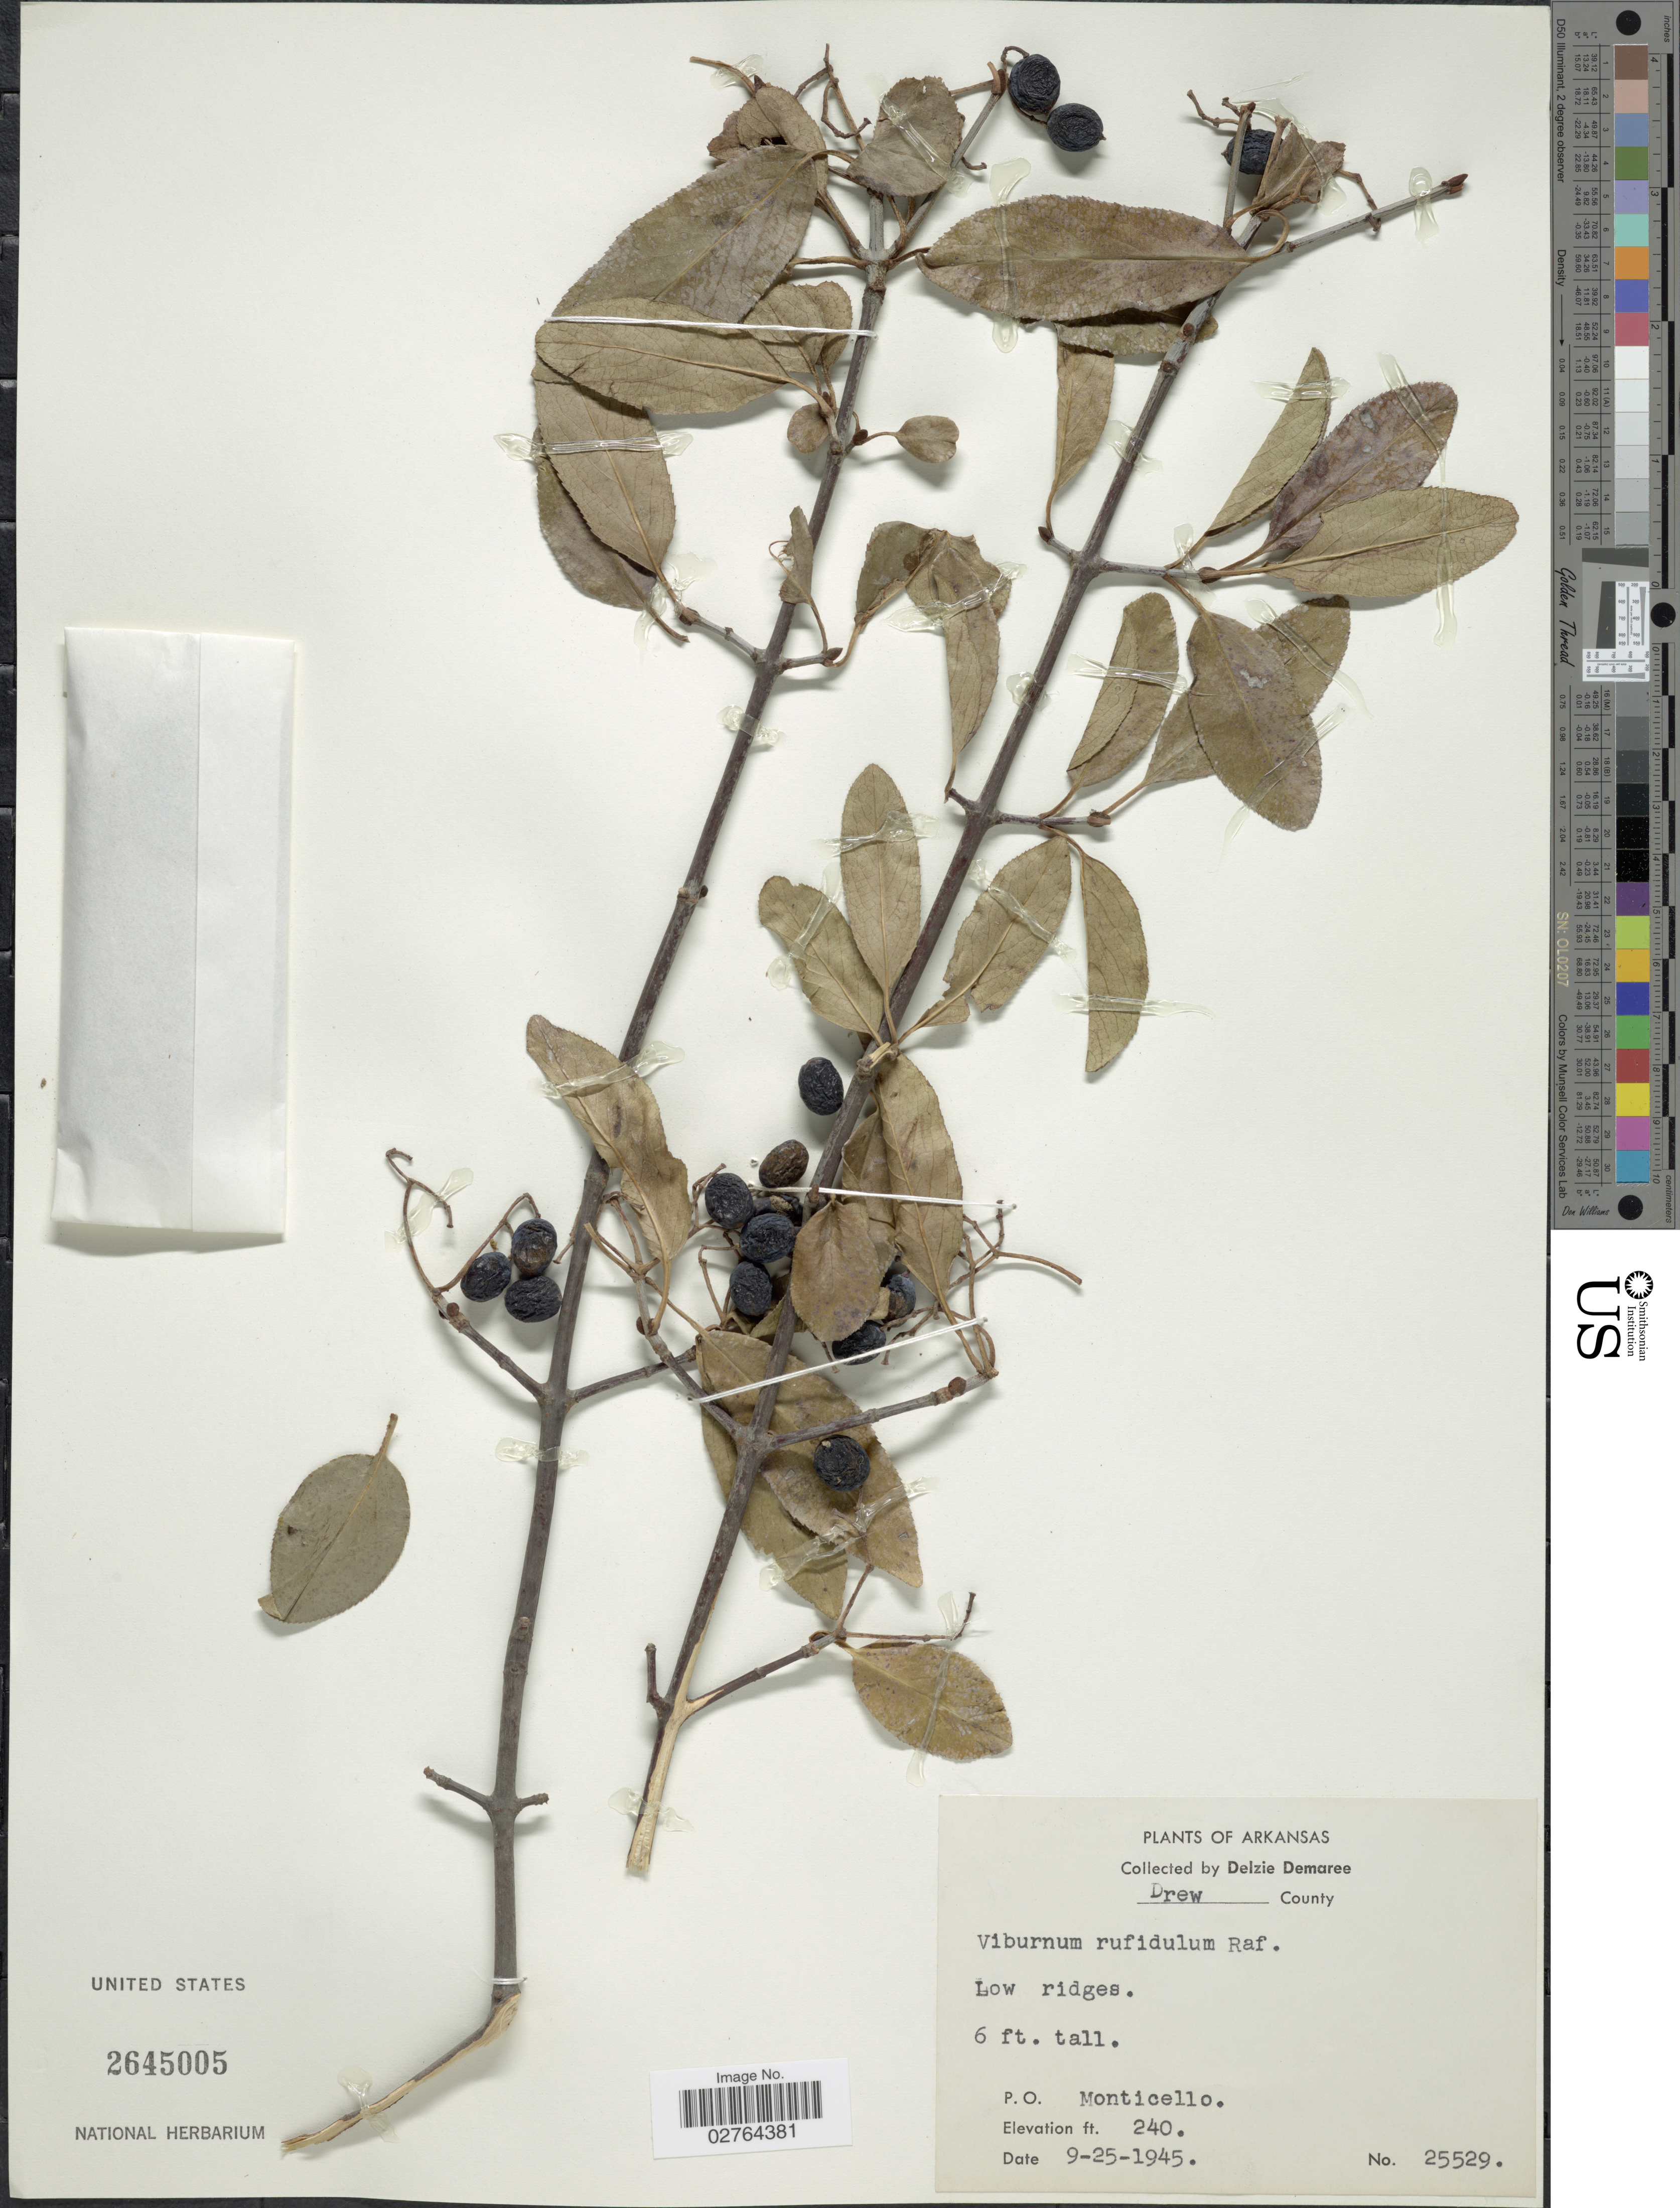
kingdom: Plantae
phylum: Tracheophyta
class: Magnoliopsida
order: Dipsacales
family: Viburnaceae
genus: Viburnum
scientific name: Viburnum rufidulum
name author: Raf.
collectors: D. Demaree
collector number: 25529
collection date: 1945-09-25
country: United States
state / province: Arkansas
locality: Drew County. P.O. Monticello.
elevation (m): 73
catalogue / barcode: US 2645005